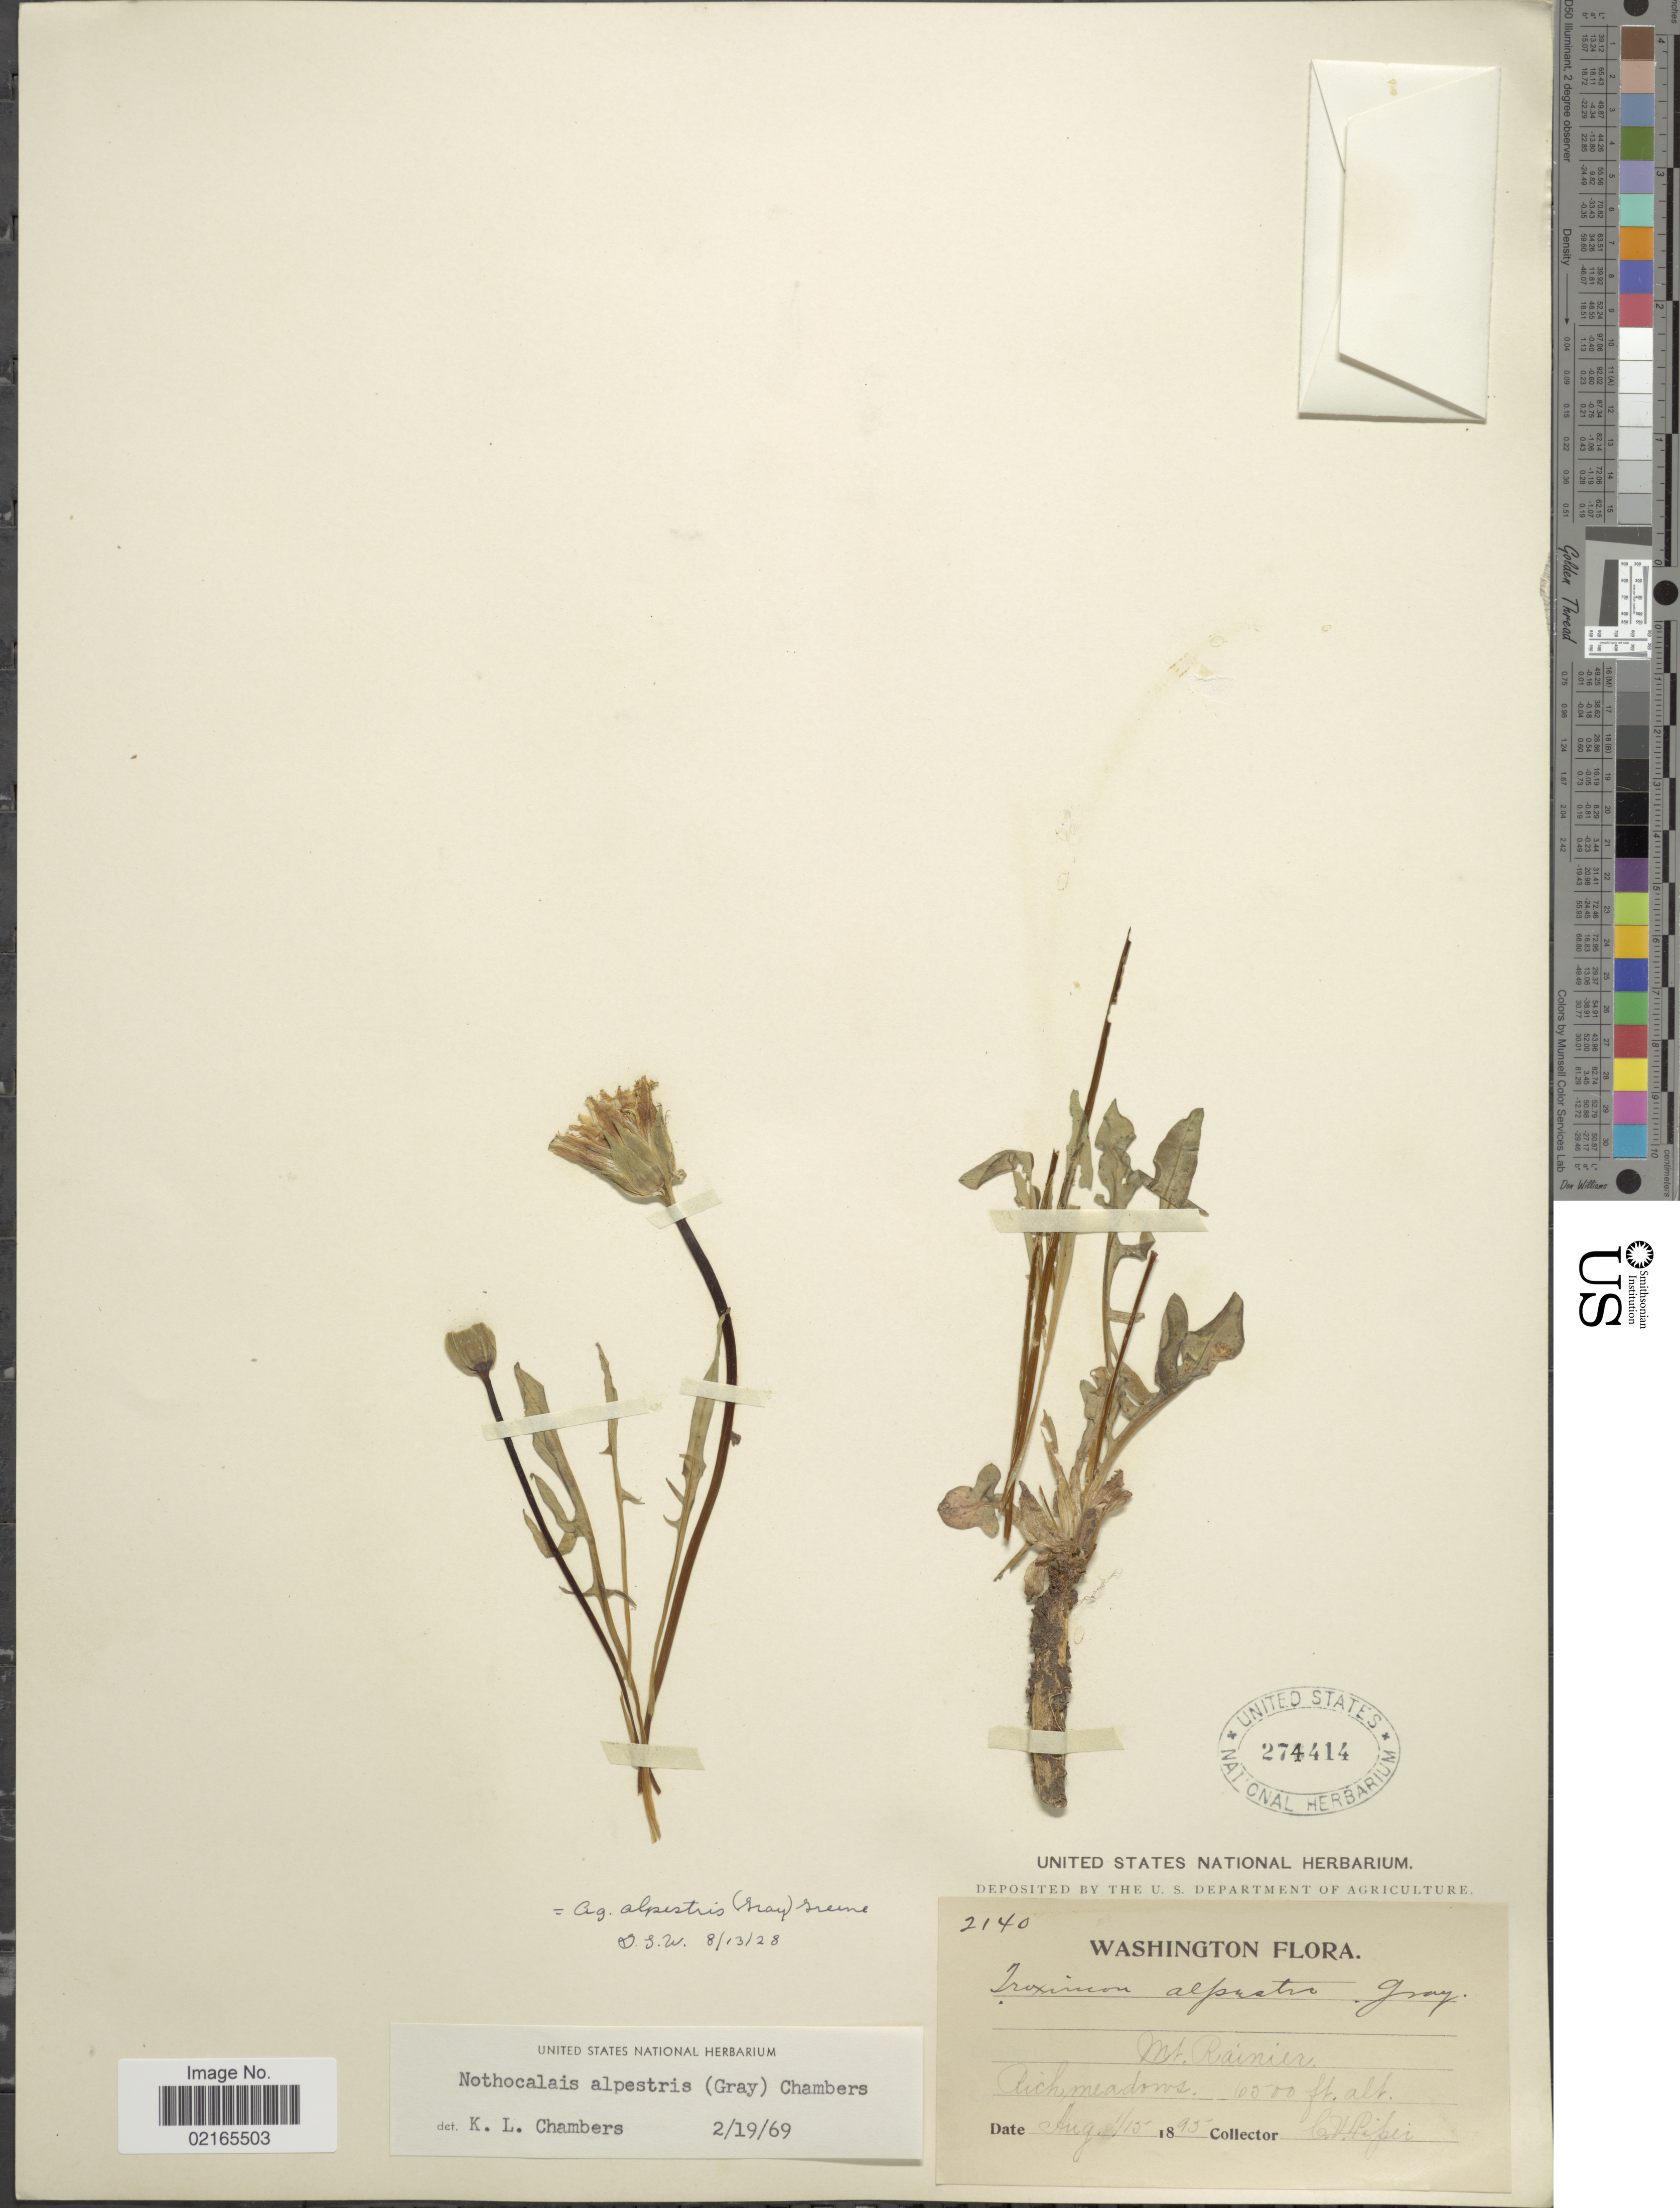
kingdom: Plantae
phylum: Tracheophyta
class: Magnoliopsida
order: Asterales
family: Asteraceae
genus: Nothocalais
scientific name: Nothocalais alpestris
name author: (A. Gray) K.L. Chambers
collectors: C. V. Piper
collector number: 2140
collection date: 1895-08-01/1895-08-15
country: United States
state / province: Washington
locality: Mt. Rainier, rich meadows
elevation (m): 1981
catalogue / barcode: US 274414